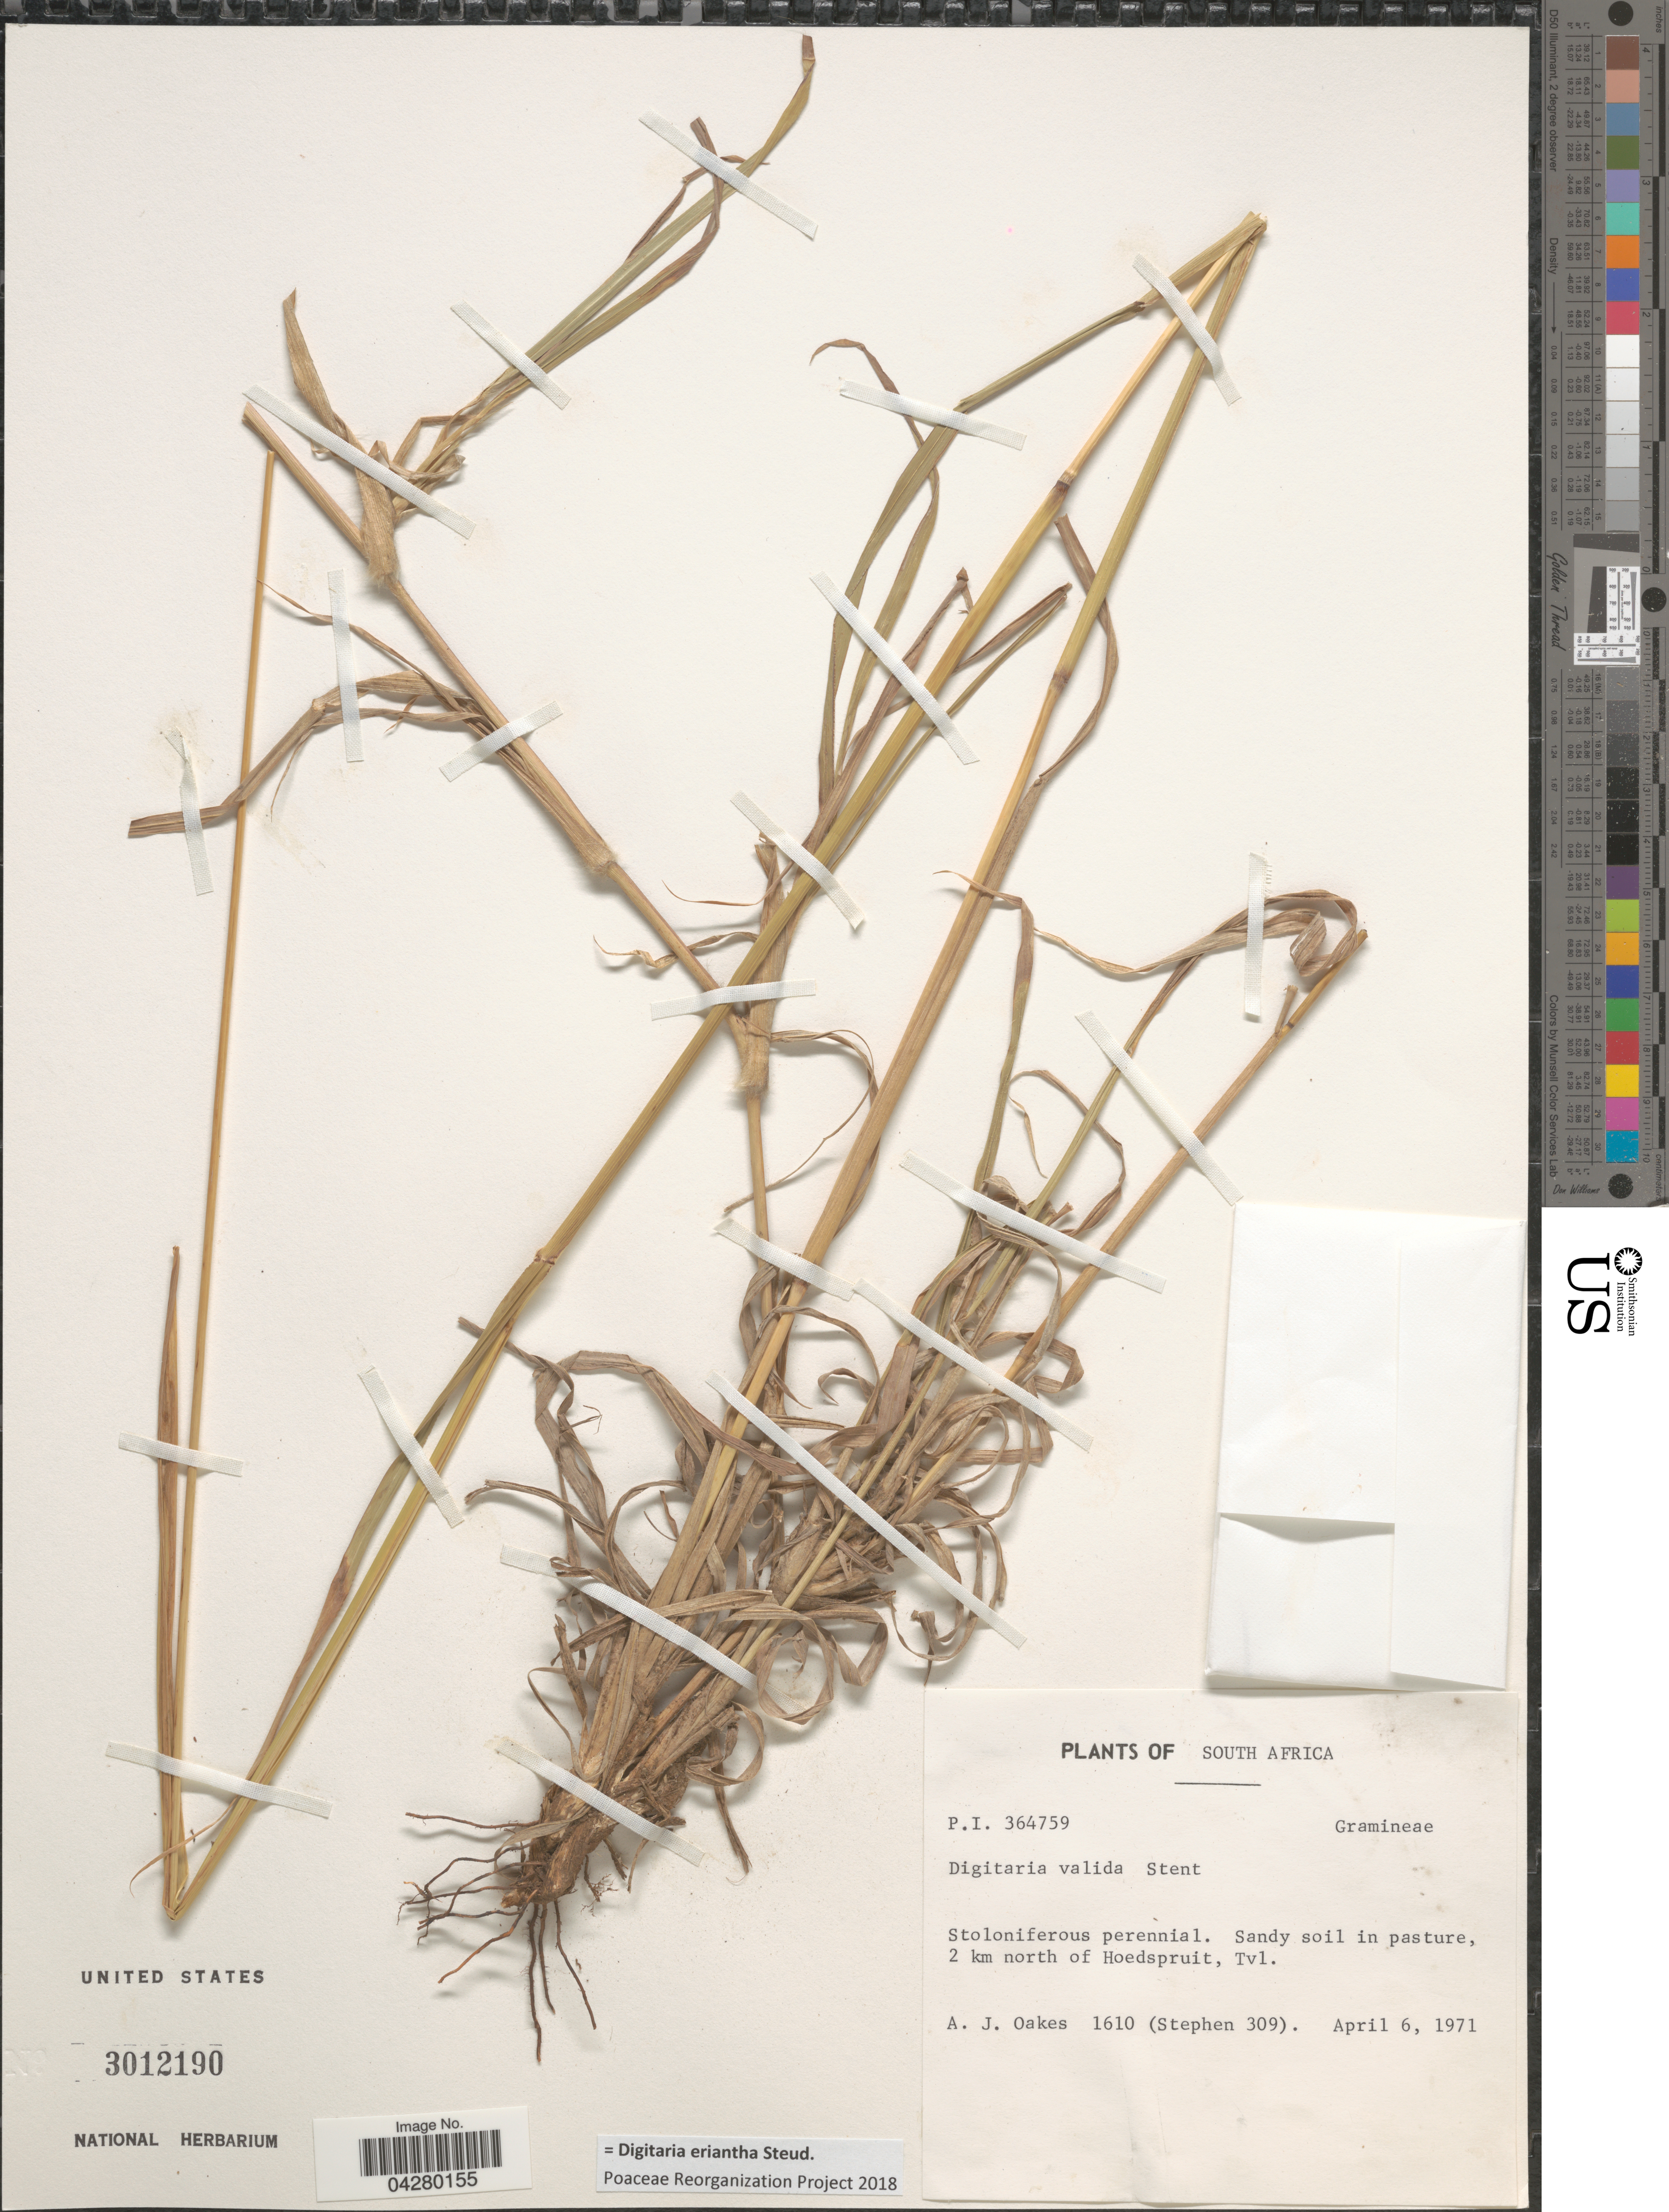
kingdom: Plantae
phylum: Tracheophyta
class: Liliopsida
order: Poales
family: Poaceae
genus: Digitaria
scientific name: Digitaria eriantha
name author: Steud.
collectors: A. Oakes & Stephen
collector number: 1610/309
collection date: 1971-04-06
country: South Africa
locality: Sandy soil in pasture, 2 km north of Hoedspruit, Tvl.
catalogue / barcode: US 3012190